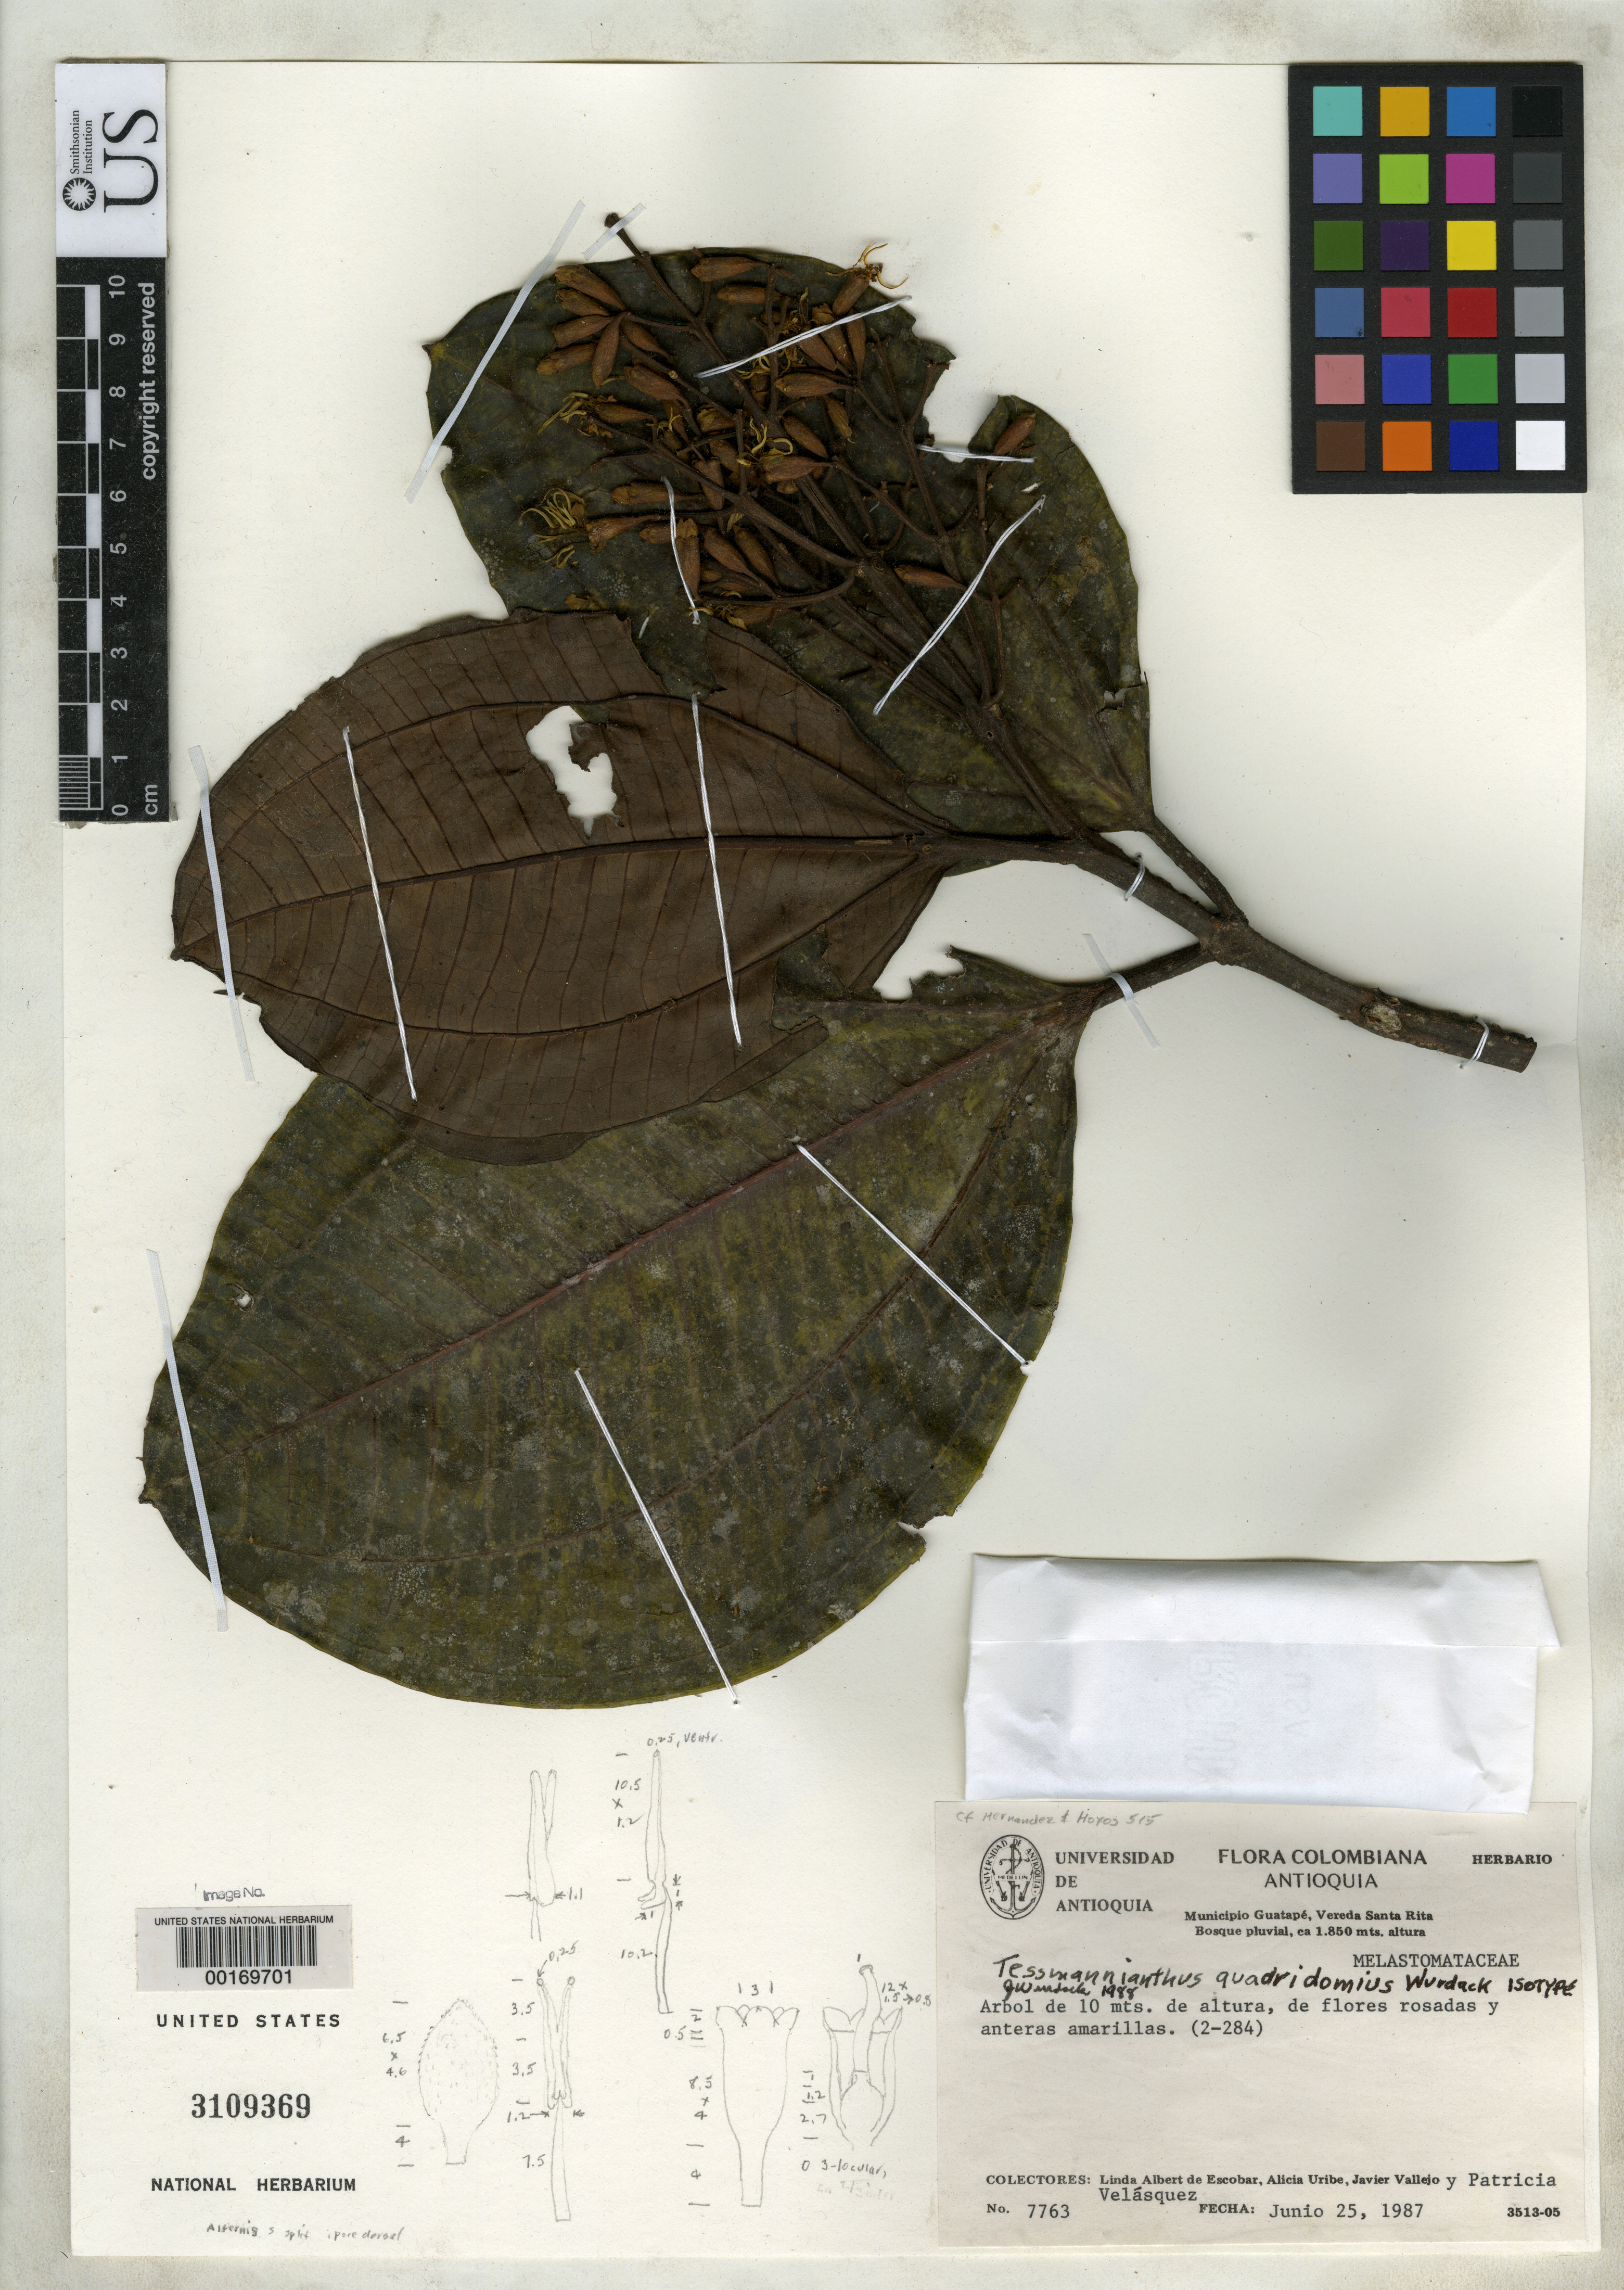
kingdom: Plantae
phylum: Tracheophyta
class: Magnoliopsida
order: Myrtales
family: Melastomataceae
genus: Tessmannianthus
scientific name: Tessmannianthus quadridomius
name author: Wurdack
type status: Isotype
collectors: L. K. de Escobar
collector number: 7763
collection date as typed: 25 Jun 1987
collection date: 1987-06-25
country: Colombia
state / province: Antioquia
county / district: Guatapé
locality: Vereda Santa Rita.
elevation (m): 1850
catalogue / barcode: US 3109369